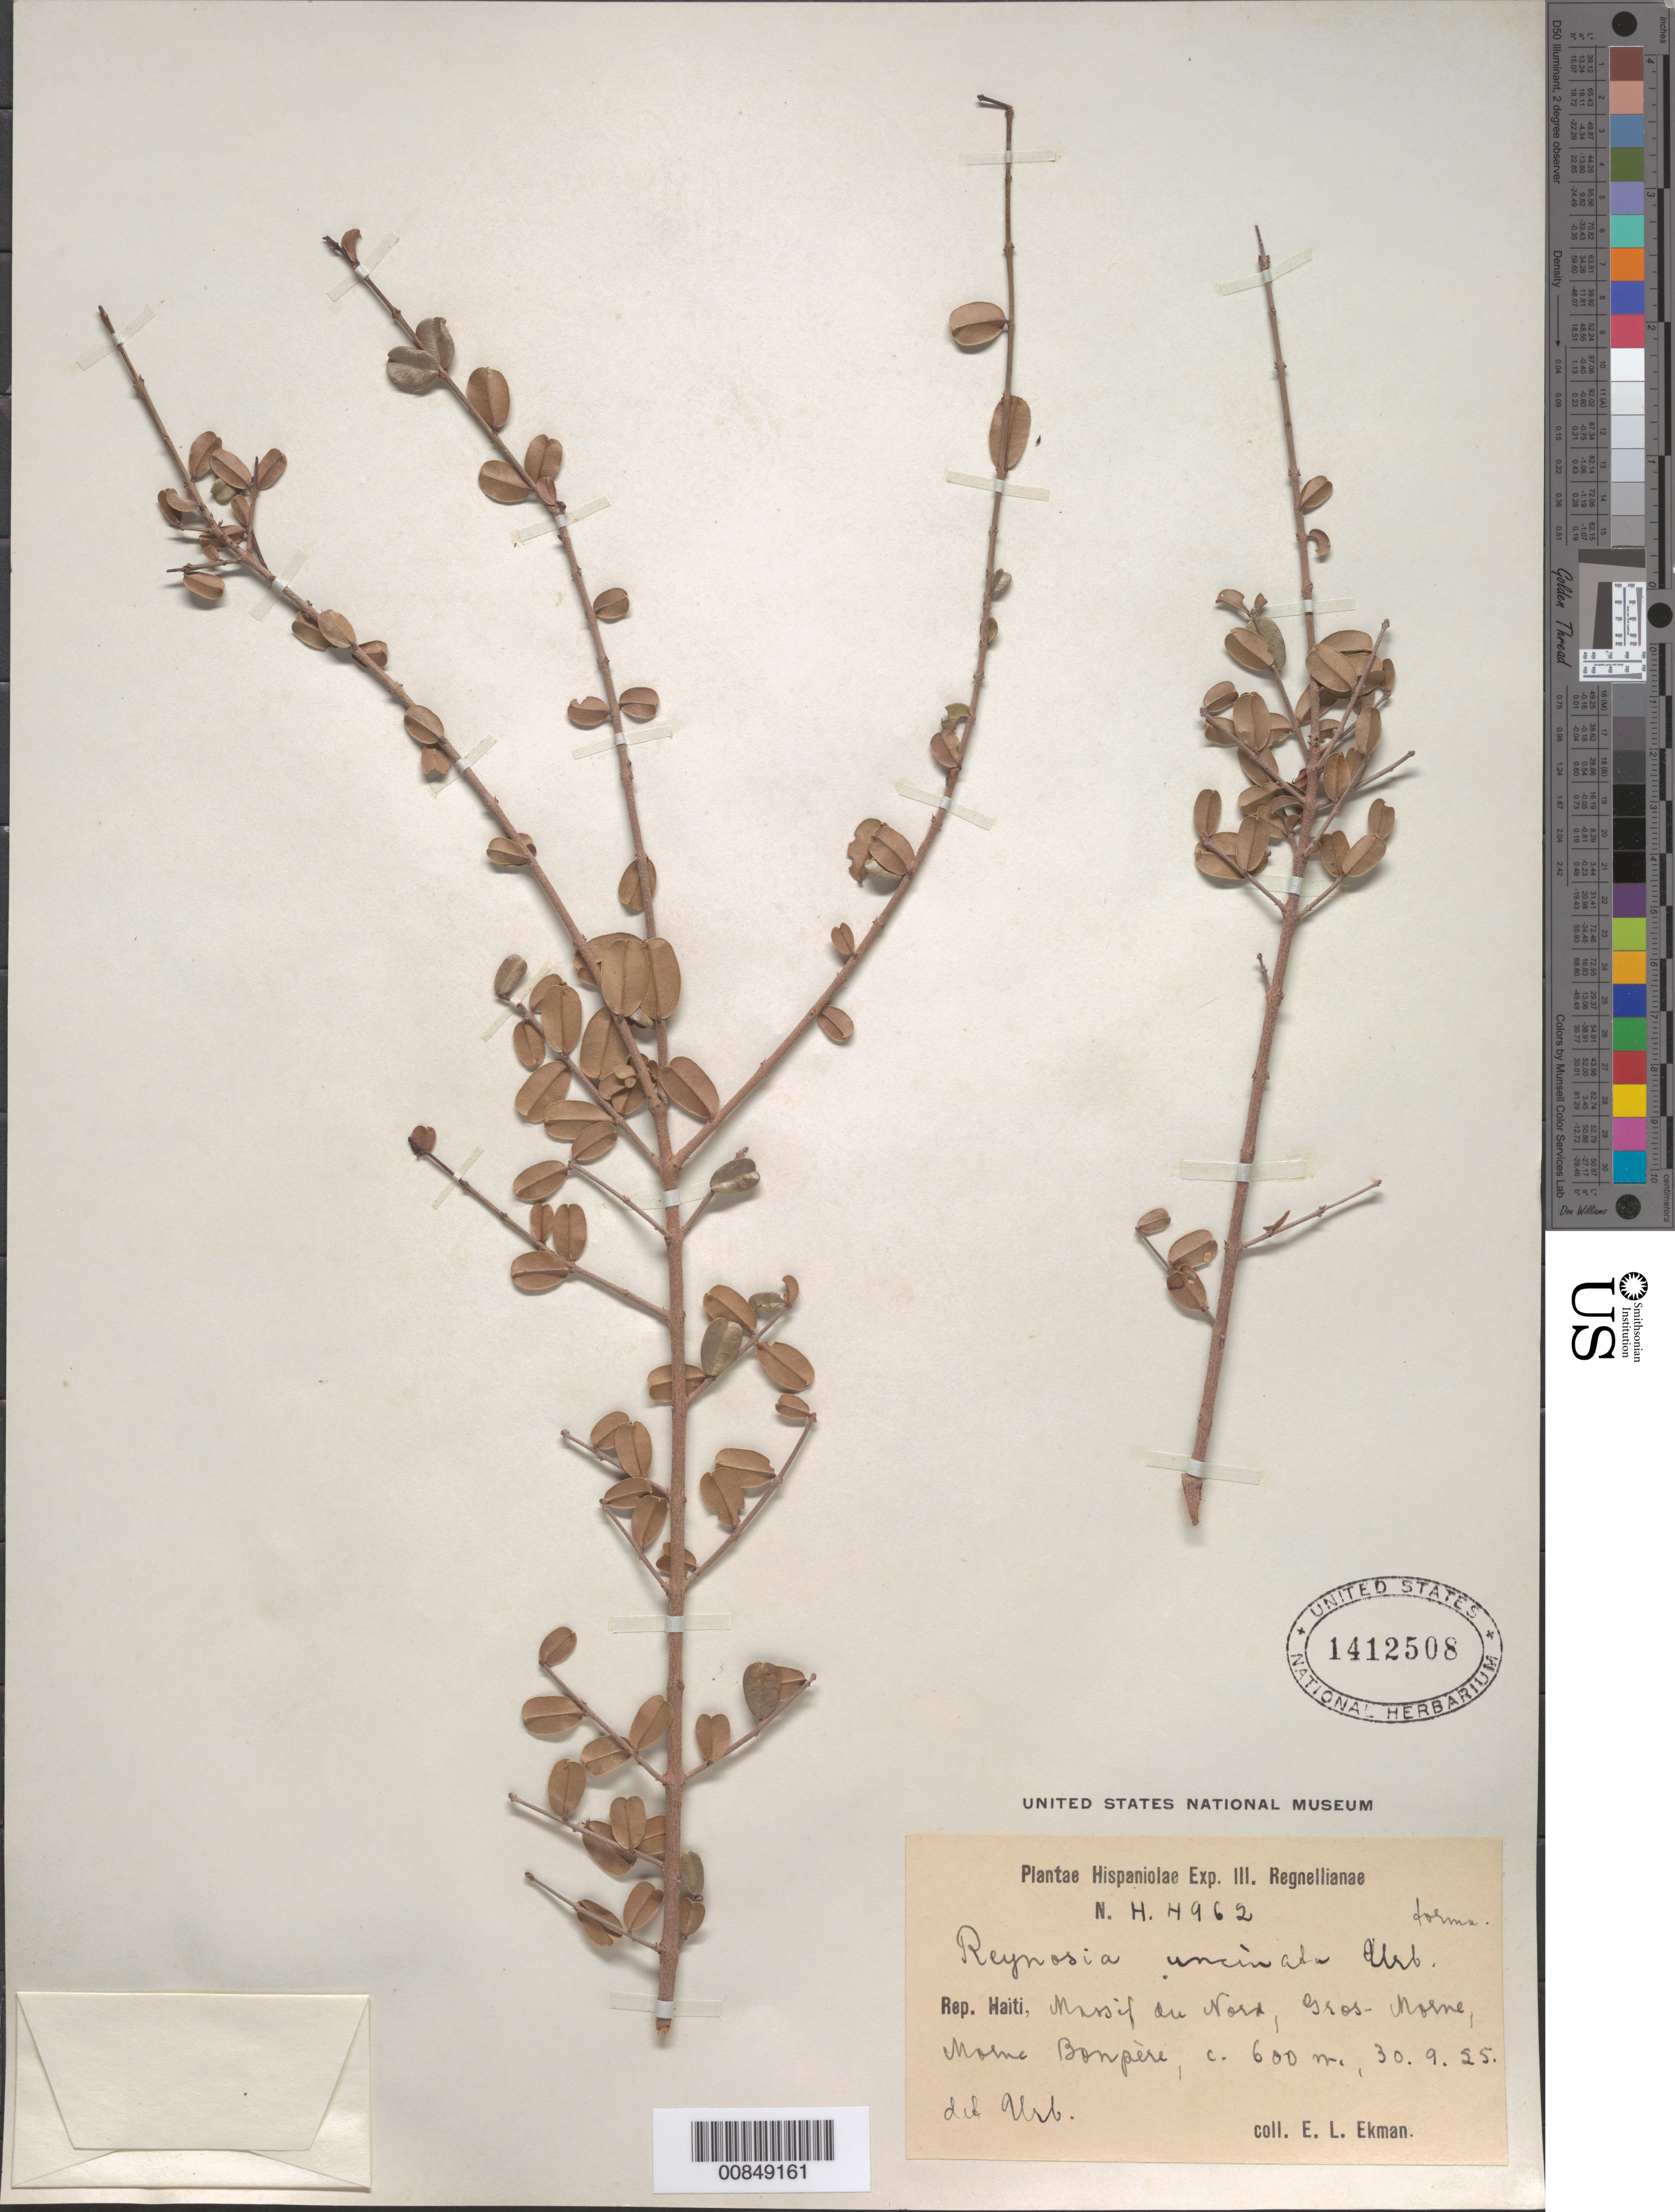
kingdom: Plantae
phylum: Tracheophyta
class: Magnoliopsida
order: Rosales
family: Rhamnaceae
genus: Reynosia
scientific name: Reynosia uncinata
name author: Urb.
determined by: Urban, Ignatz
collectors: E. L. Ekman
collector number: H 4962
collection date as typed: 30 Sep 1925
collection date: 1925-09-30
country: Haiti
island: Hispaniola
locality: Massif du Nord, Gros-Morne, Morne Bonpère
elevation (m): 600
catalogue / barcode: US 1412508